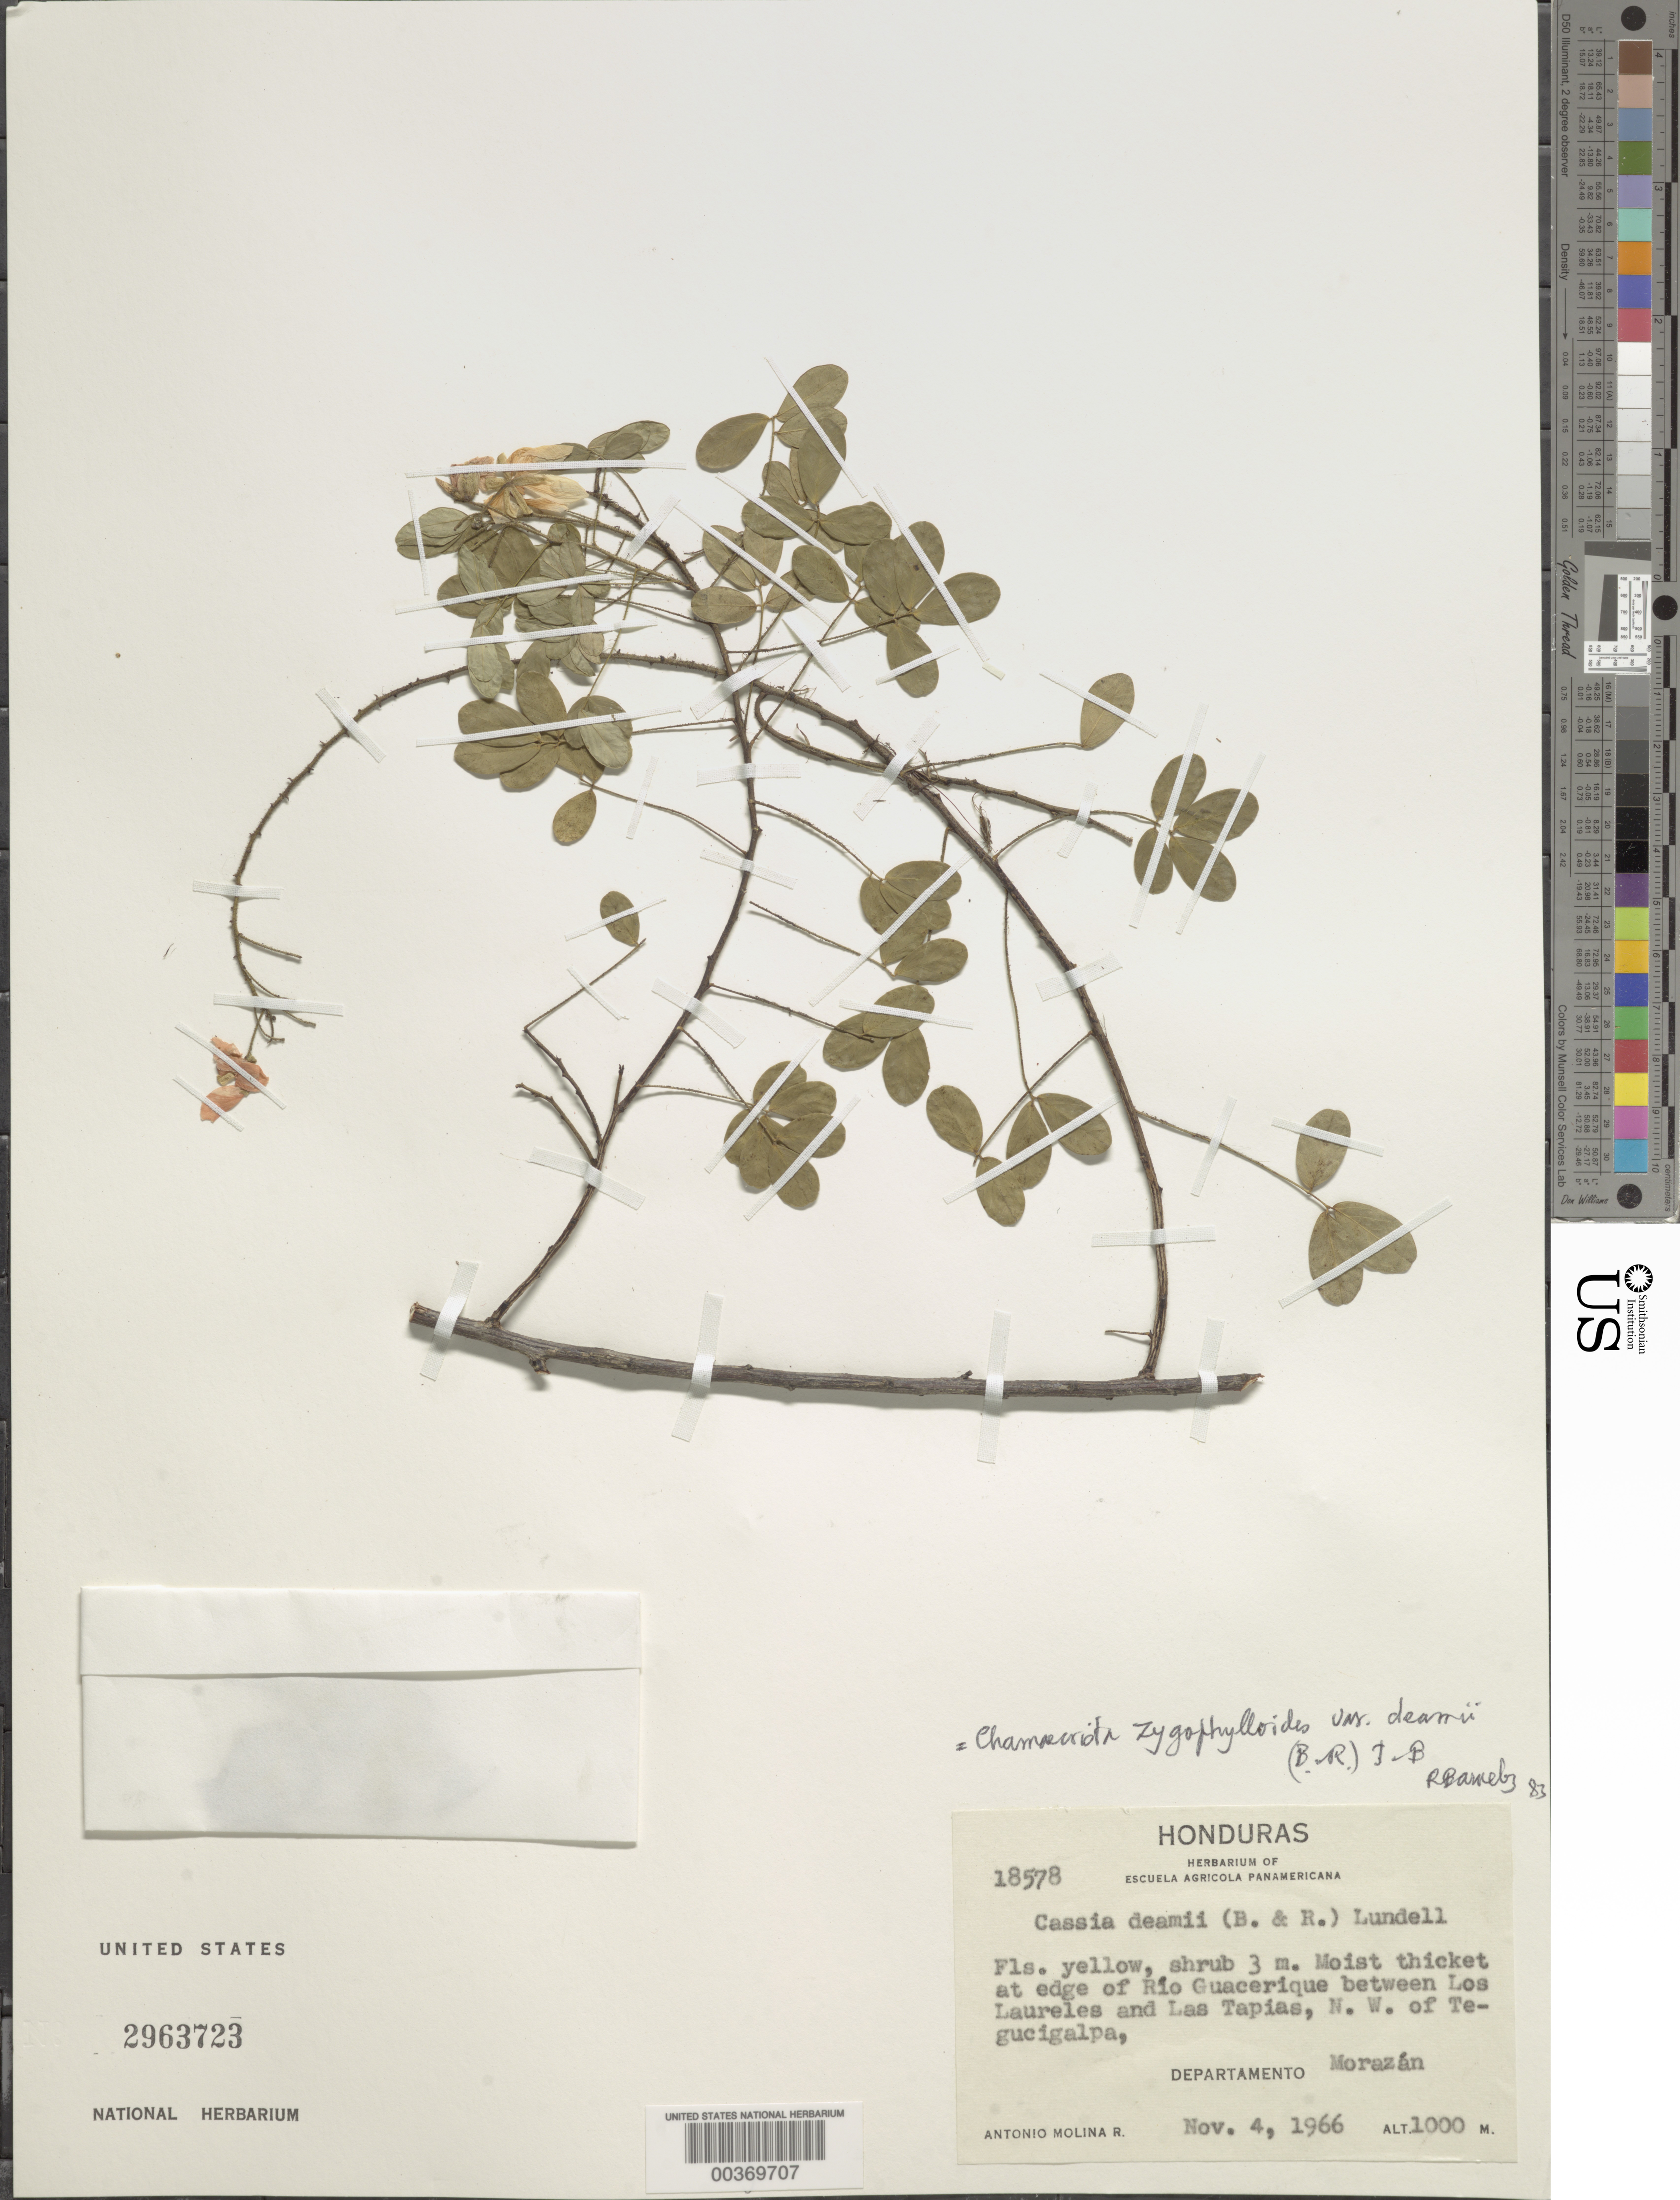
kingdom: Plantae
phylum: Tracheophyta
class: Magnoliopsida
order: Fabales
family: Fabaceae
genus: Chamaecrista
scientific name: Chamaecrista zygophylloides var. deamii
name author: (Britton & Rose) H.S. Irwin & Barneby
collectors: A. Molina R.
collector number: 18578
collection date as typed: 04 Nov 1966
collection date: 1966-11-04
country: Honduras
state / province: Fco. Morazán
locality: Rio Guacerique between Los Laureles and Las Tapias, NW of Tegucigalpa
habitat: At edge of river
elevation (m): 1000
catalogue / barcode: US 2963723